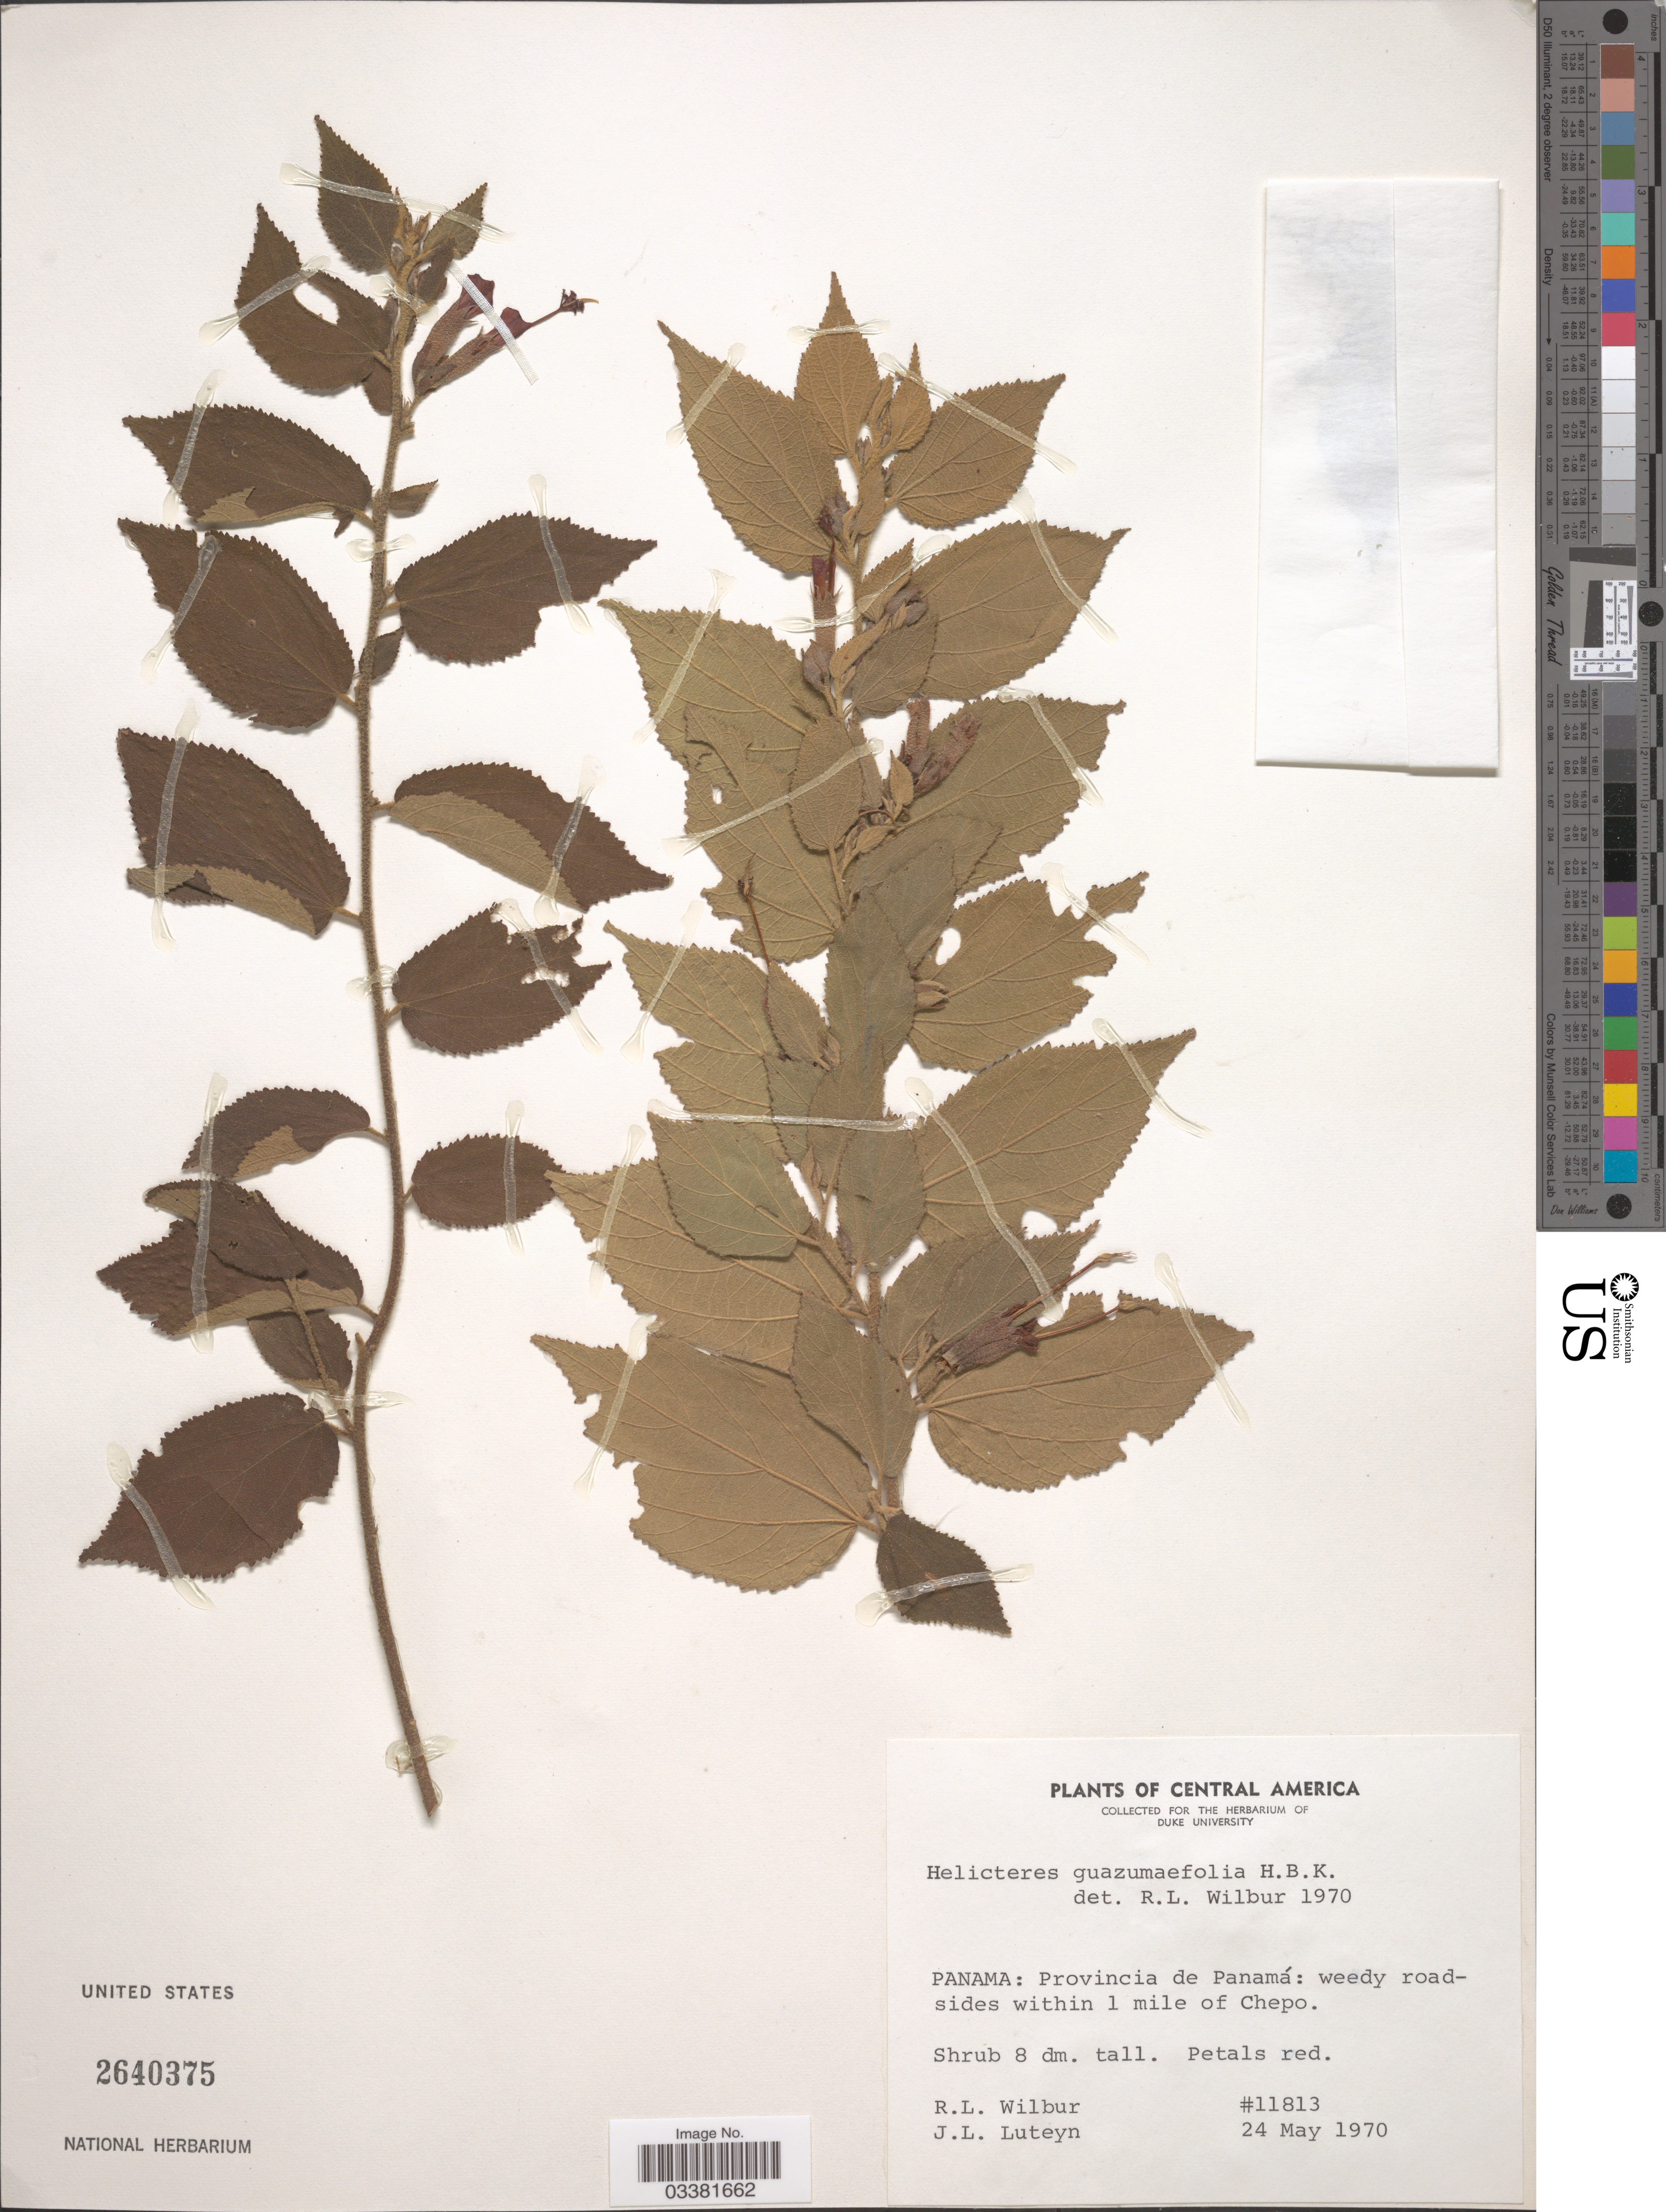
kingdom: Plantae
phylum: Tracheophyta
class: Magnoliopsida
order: Malvales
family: Malvaceae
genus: Helicteres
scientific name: Helicteres guazumifolia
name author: Kunth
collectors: R. L. Wilbur & J. Luteyn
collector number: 11813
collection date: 1970-05-24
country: Panama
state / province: Panamá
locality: Weedy roadsides within 1 mile of Chepo.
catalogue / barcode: US 2640375